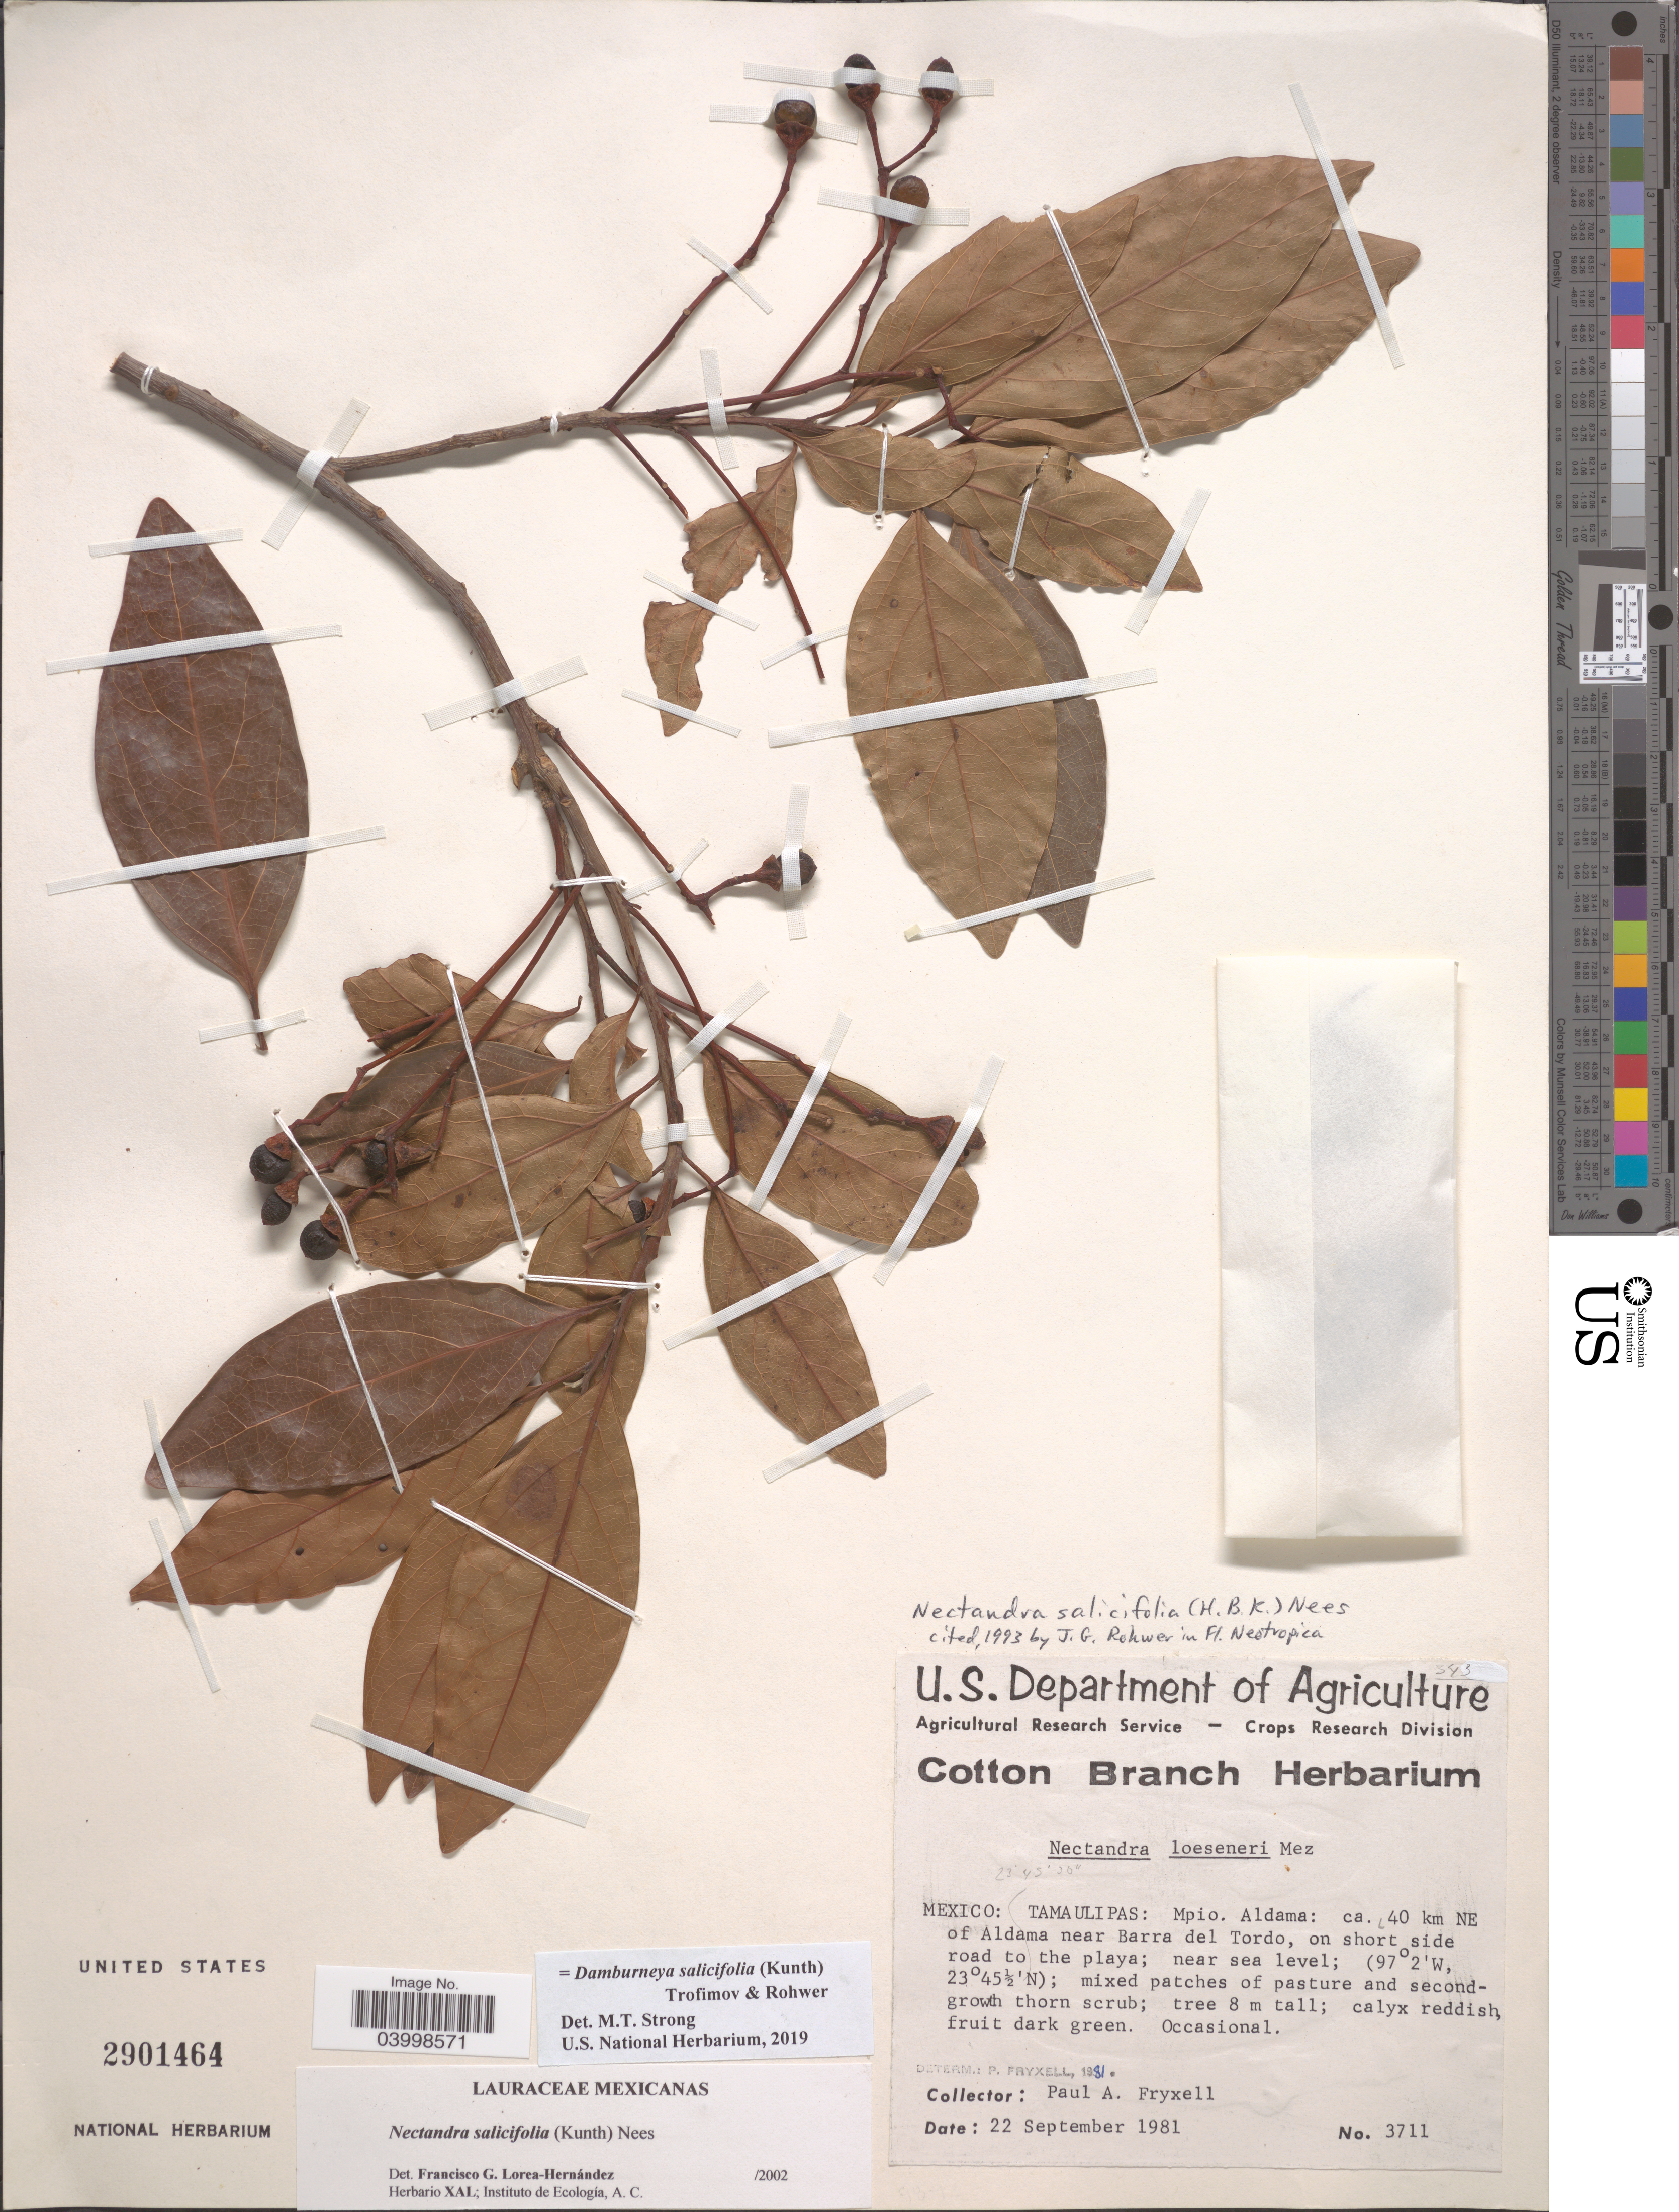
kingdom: Plantae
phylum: Tracheophyta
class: Magnoliopsida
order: Laurales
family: Lauraceae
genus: Damburneya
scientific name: Damburneya salicifolia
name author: (Kunth) Trofimov & Rohwer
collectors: P. A. Fryxell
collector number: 3711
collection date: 1981-09-22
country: Mexico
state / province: Tamaulipas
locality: Mpio. Aldama: ca. 40 km NE of Aldama near Barra del Tordo, on short side road to the playa.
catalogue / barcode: US 2901464